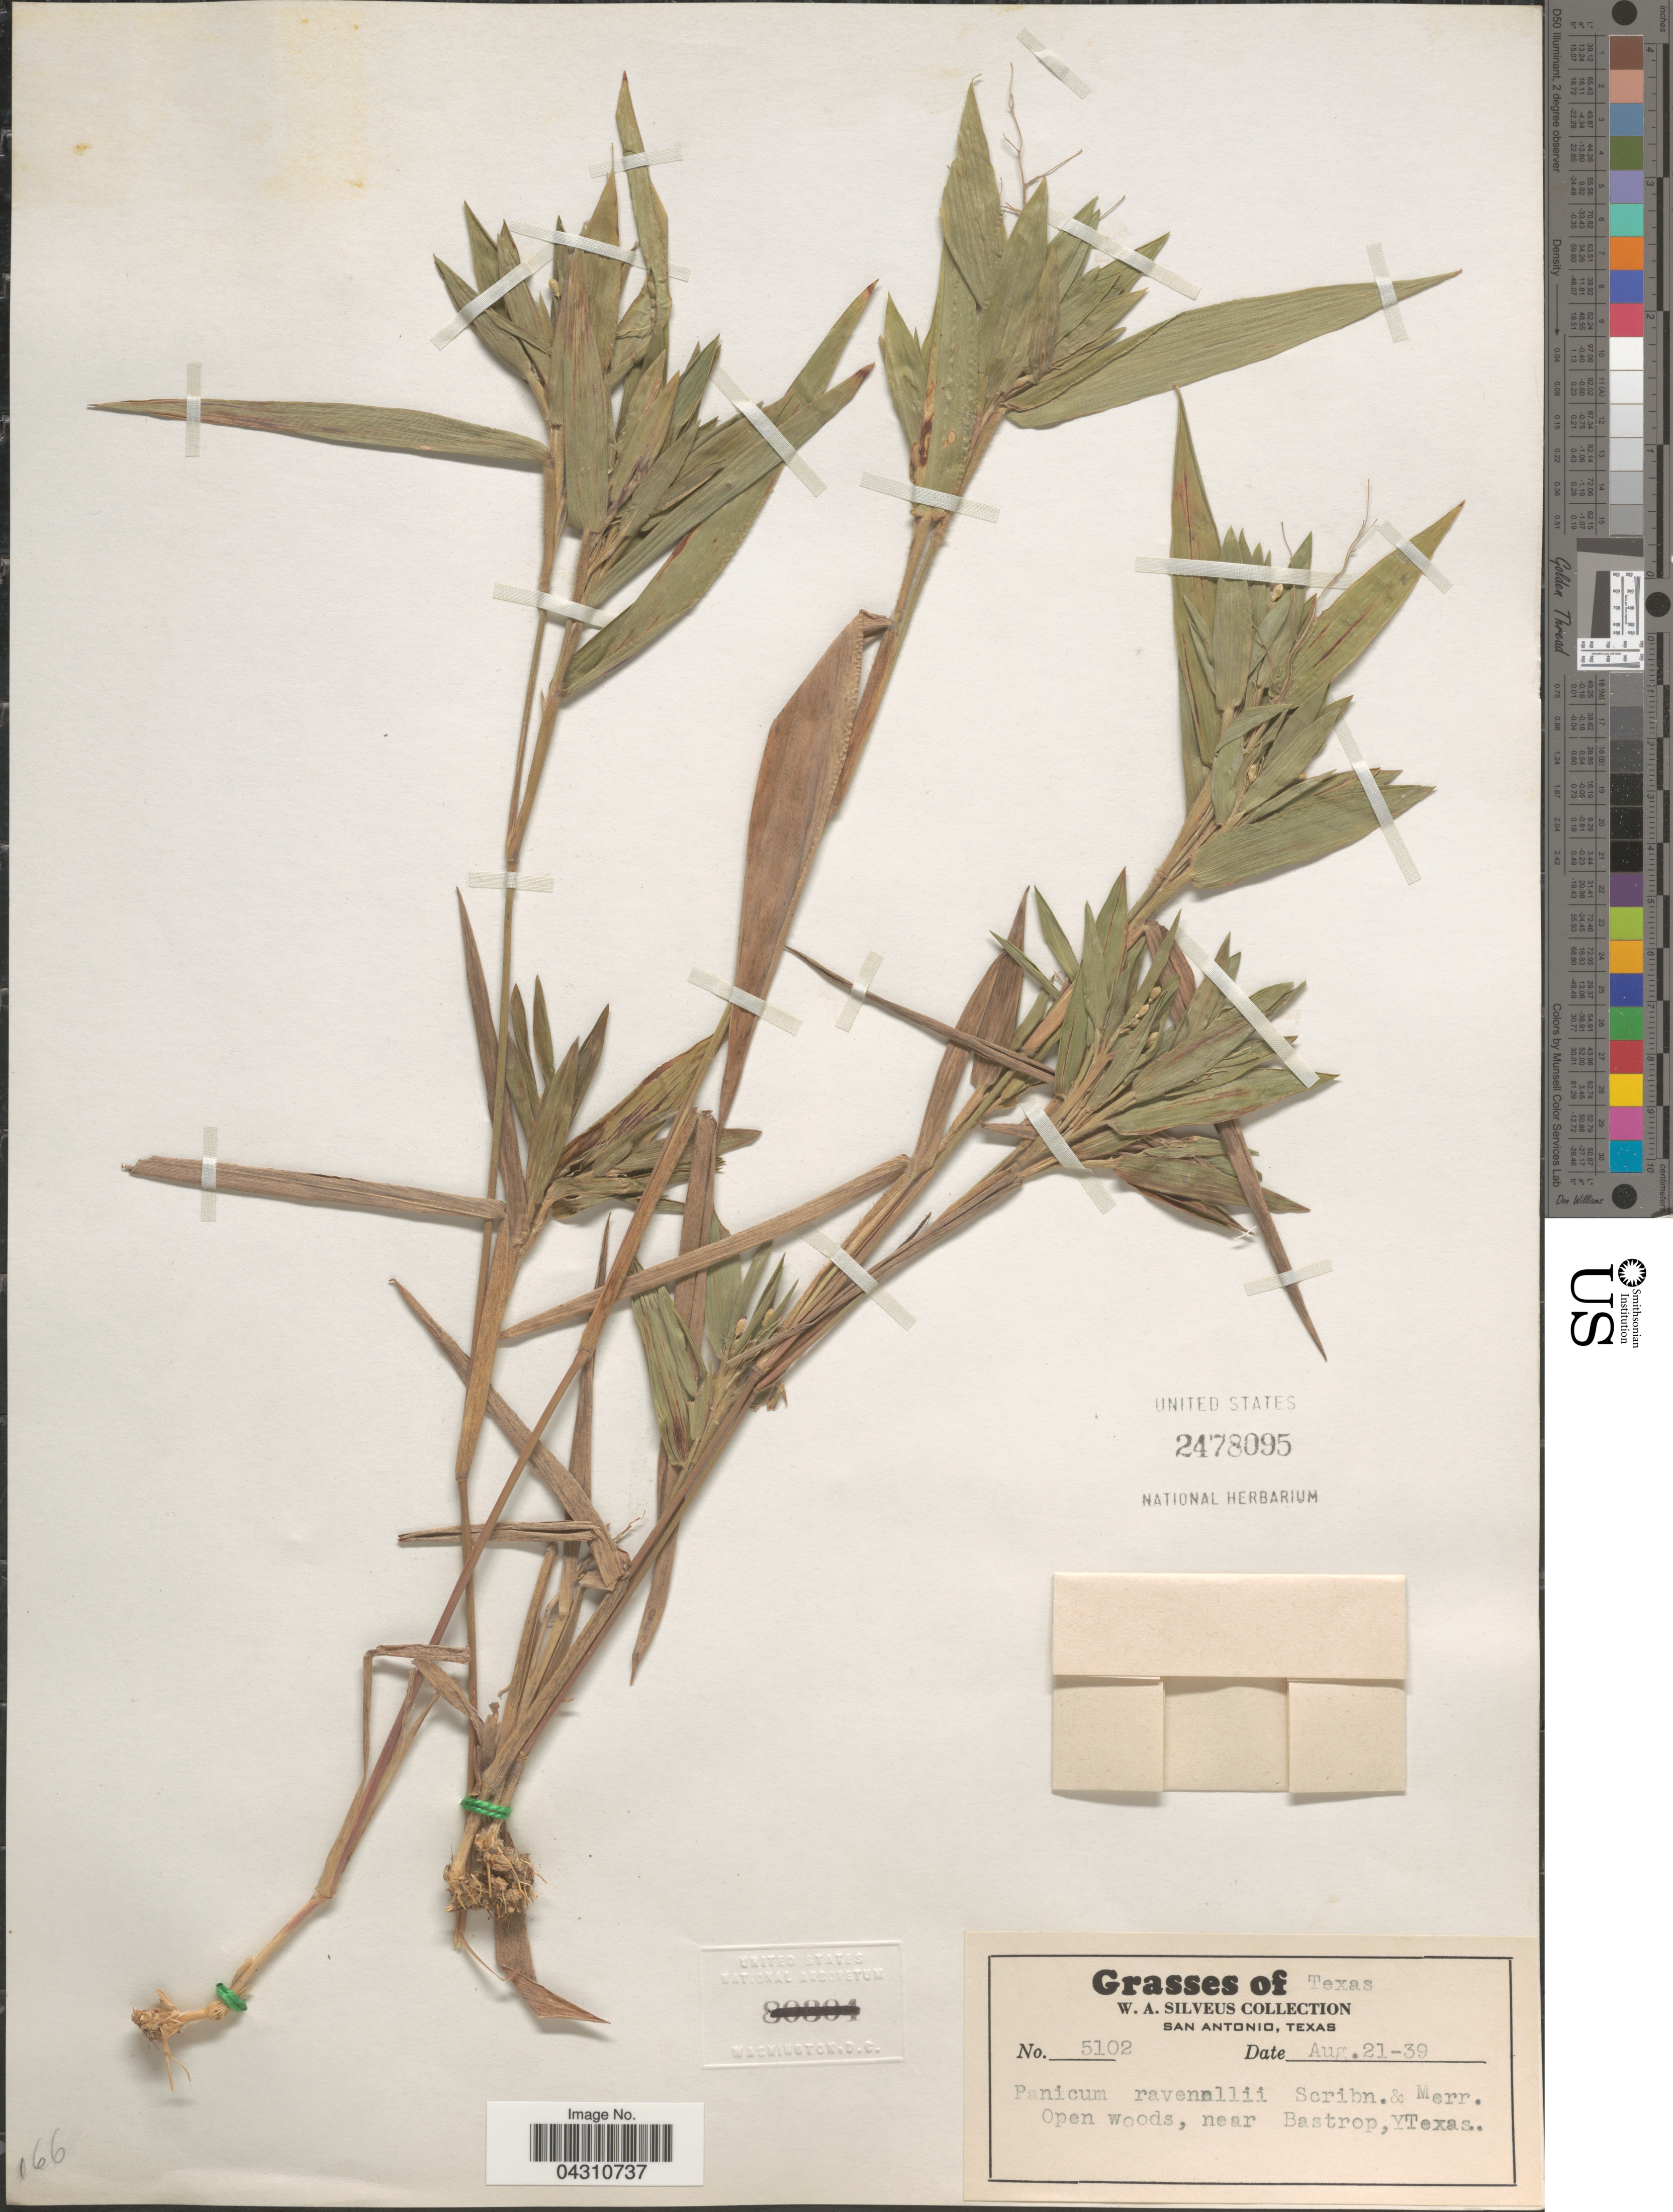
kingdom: Plantae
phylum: Tracheophyta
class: Liliopsida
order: Poales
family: Poaceae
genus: Dichanthelium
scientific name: Dichanthelium ravenelii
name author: (Scribn. & Merr.) Gould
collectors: W. Silveus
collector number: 5102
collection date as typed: Transcribed d/m/y: 21/8/39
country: United States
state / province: Texas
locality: Open woods, near Bastrop.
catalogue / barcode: US 2478095